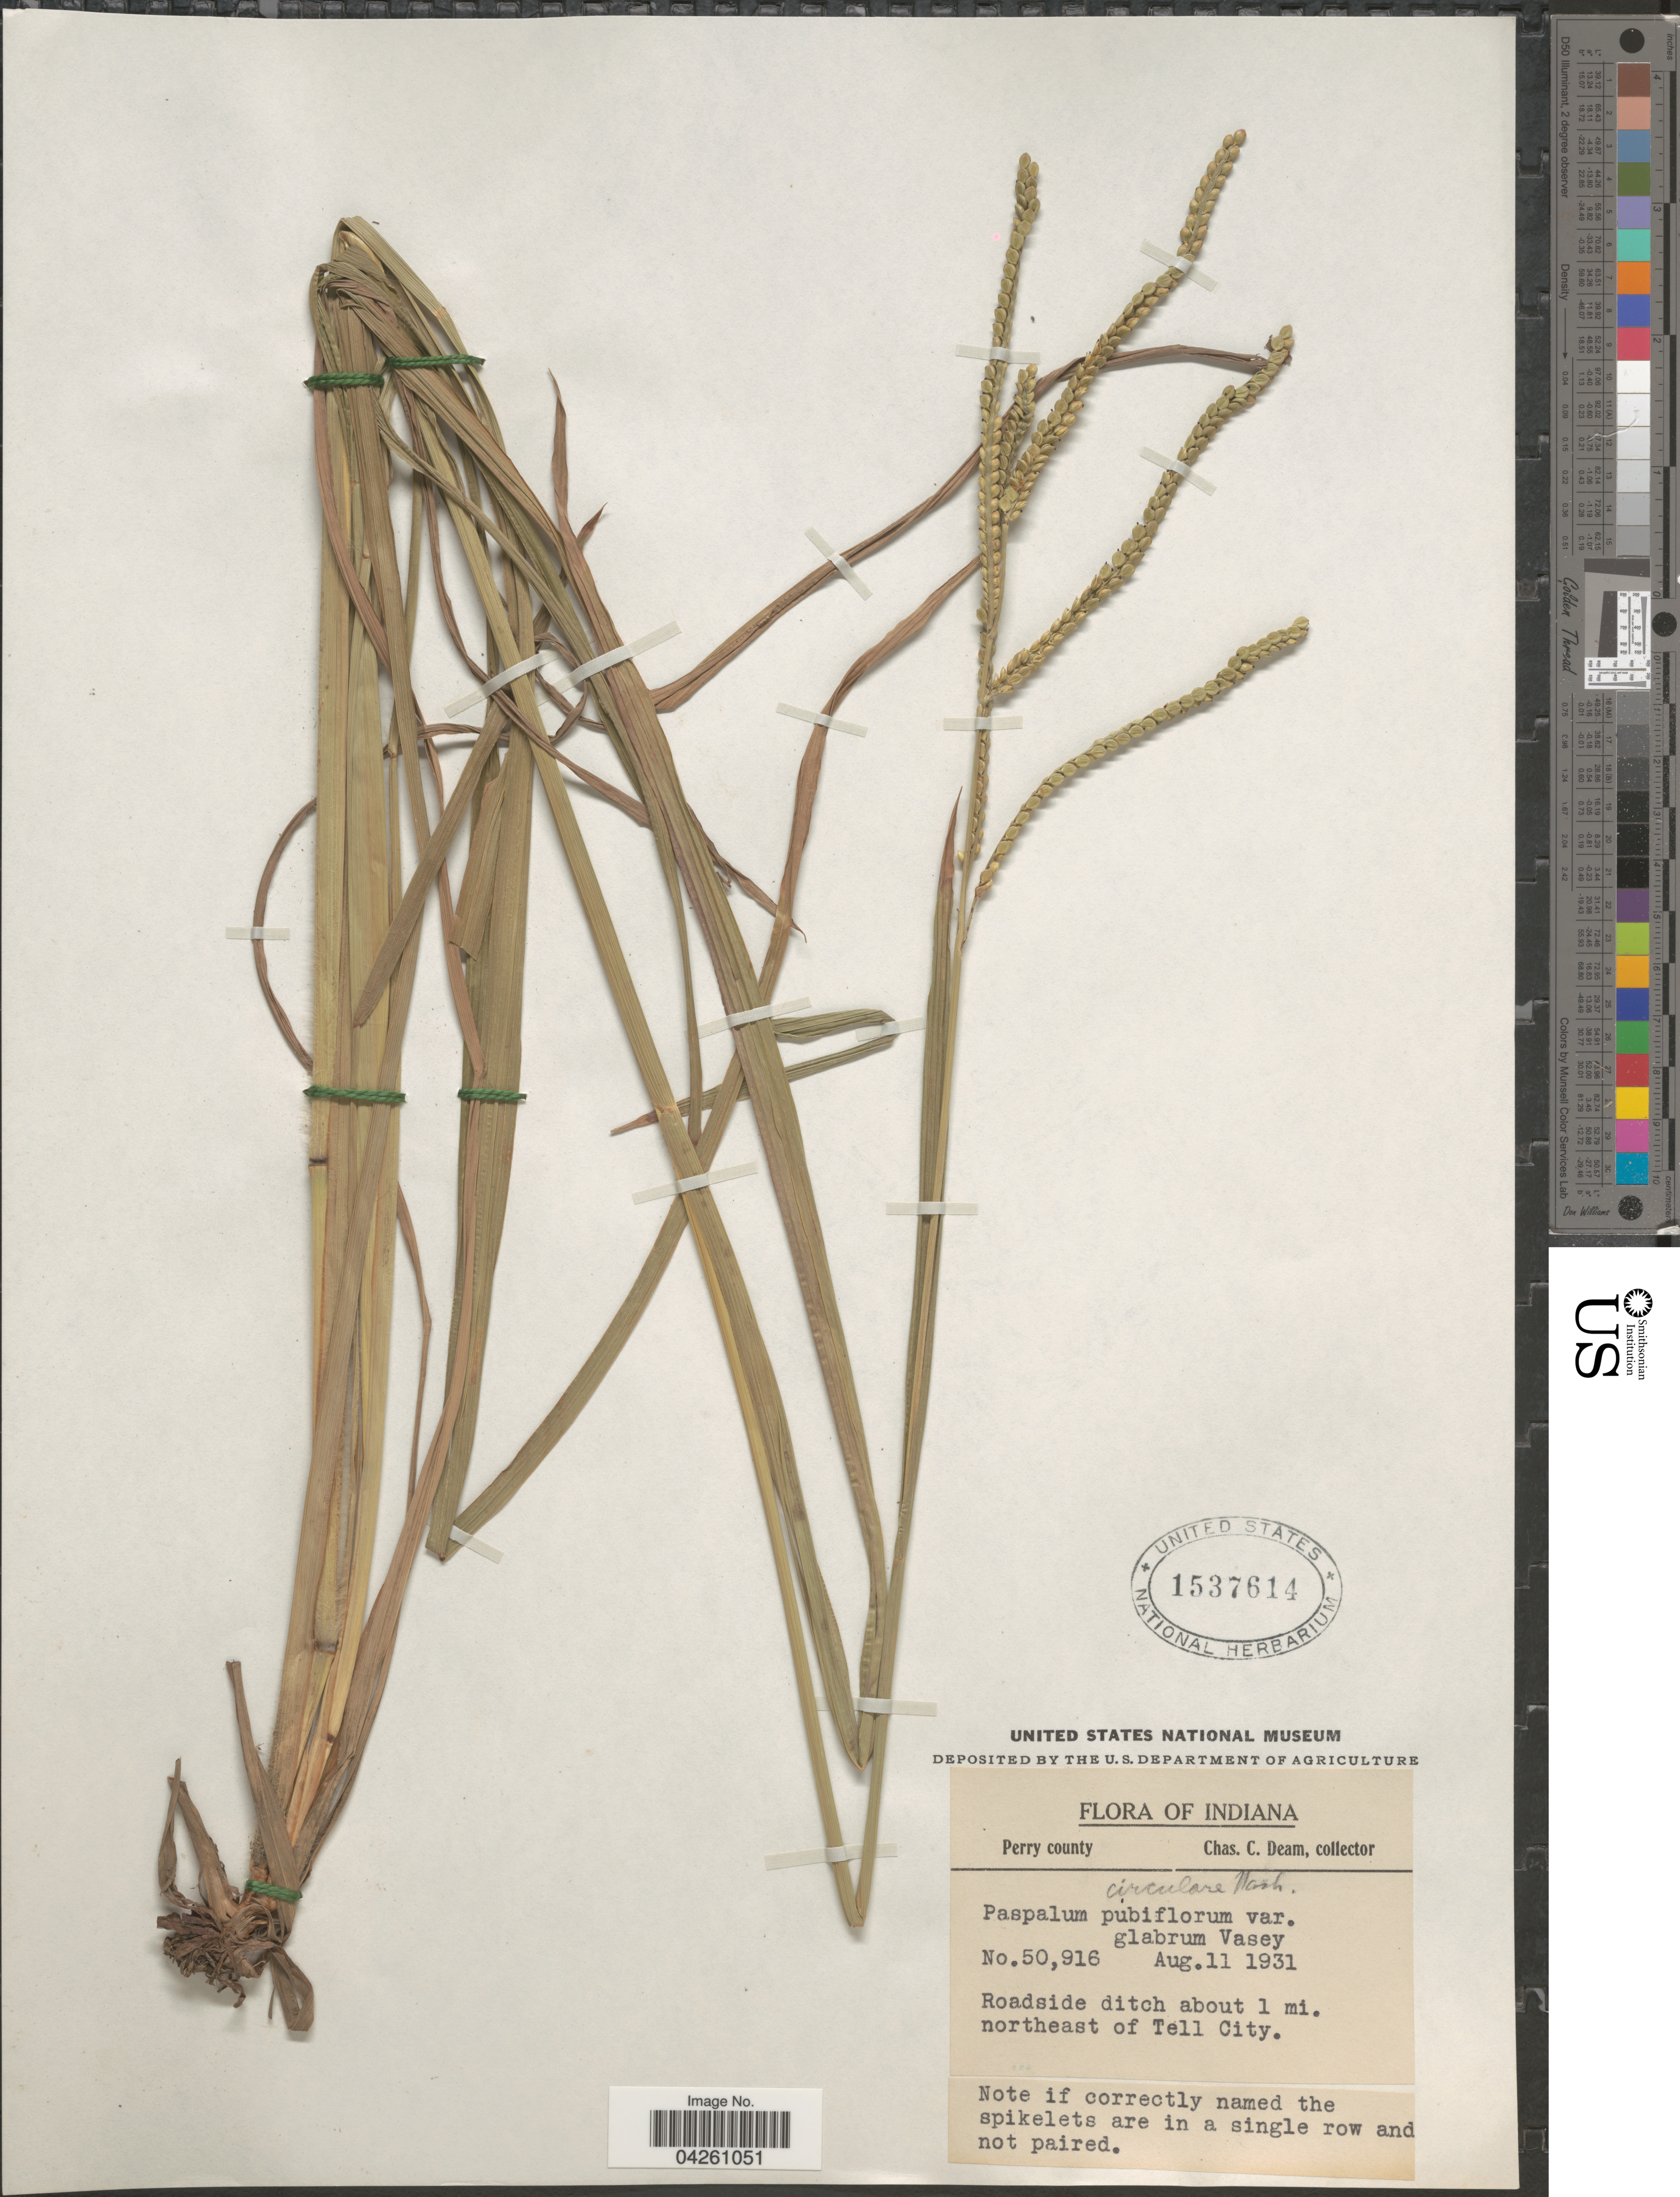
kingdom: Plantae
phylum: Tracheophyta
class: Liliopsida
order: Poales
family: Poaceae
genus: Paspalum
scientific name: Paspalum circulare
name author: Nash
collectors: C. C. Deam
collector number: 50916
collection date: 1931-08-11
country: United States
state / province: Indiana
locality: Perry county. Roadside ditch about 1 mi. northeast of Tell City.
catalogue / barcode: US 1537614